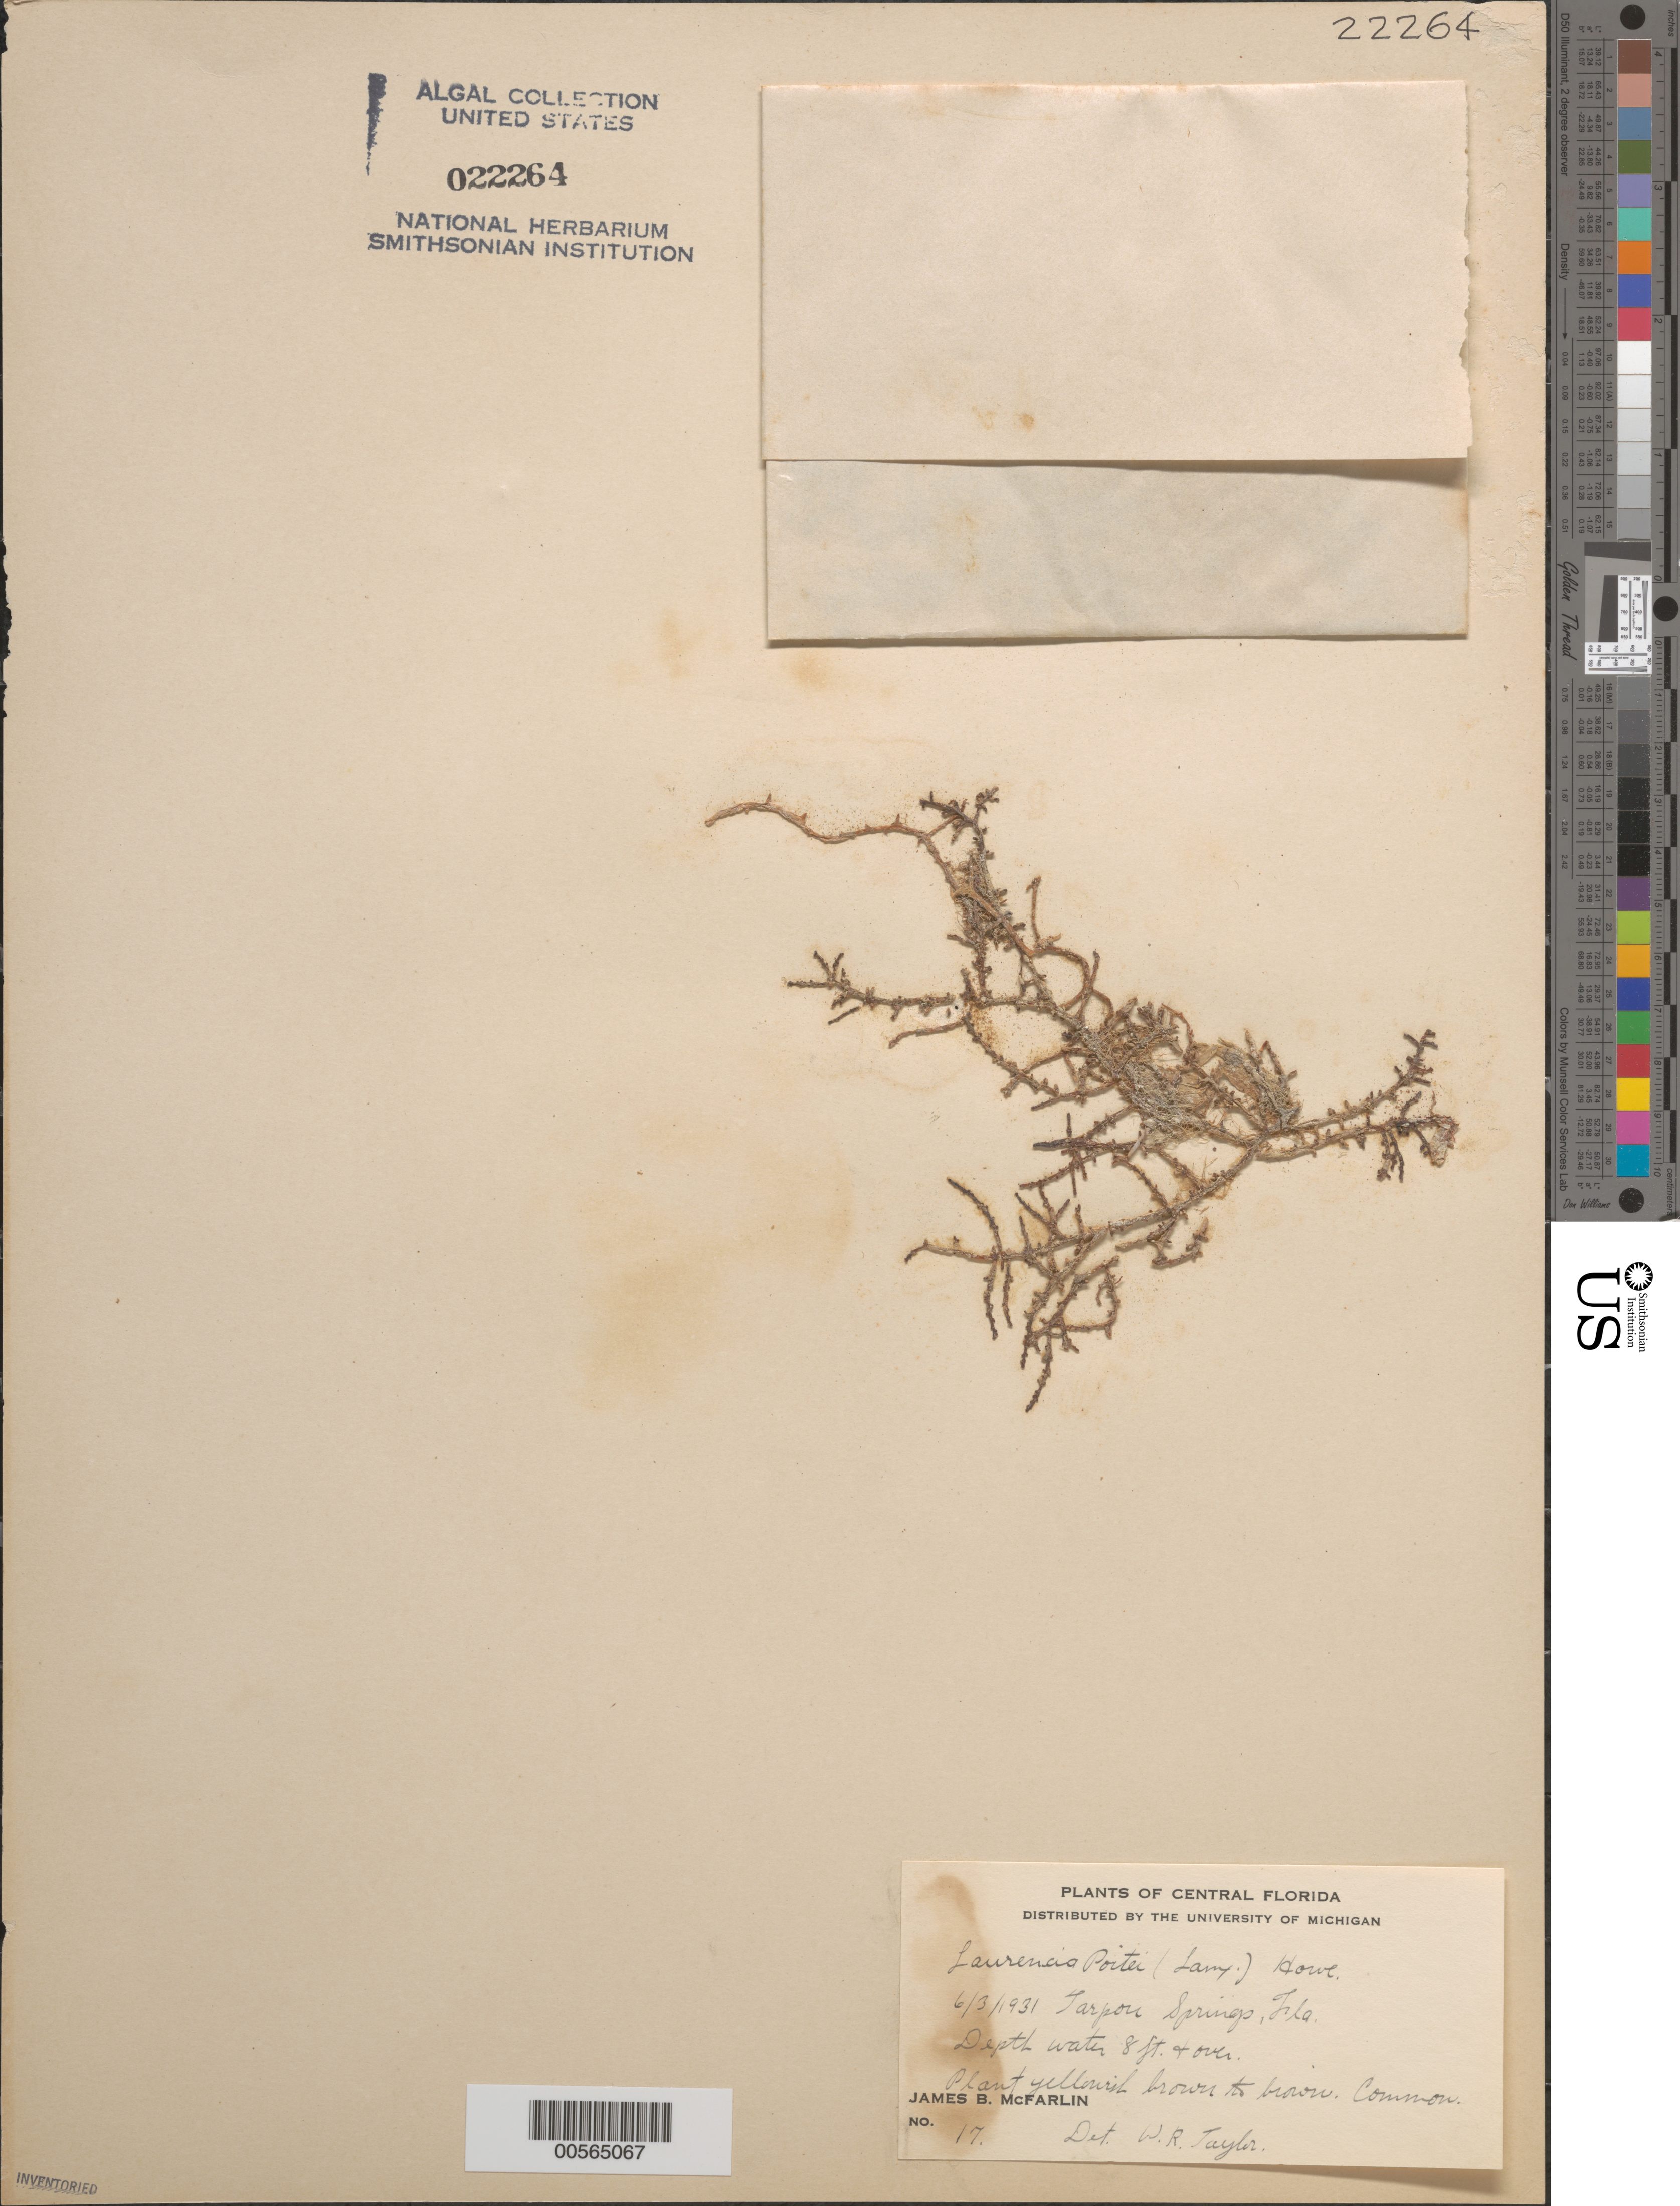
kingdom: Plantae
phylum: Rhodophyta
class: Florideophyceae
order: Ceramiales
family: Rhodomelaceae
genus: Yuzurua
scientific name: Yuzurua poiteaui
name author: (J.V.Lamouroux) Martin-Lescanne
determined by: Brooks, B. L., (BOT), Smithsonian Institution - National Museum of Natural History (UNITED STATES)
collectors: J. McFarlin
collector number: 17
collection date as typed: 03 Jun 1931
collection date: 1931-06-03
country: United States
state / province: Florida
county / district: Pinellas County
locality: Tarpon Springs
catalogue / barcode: US 22264